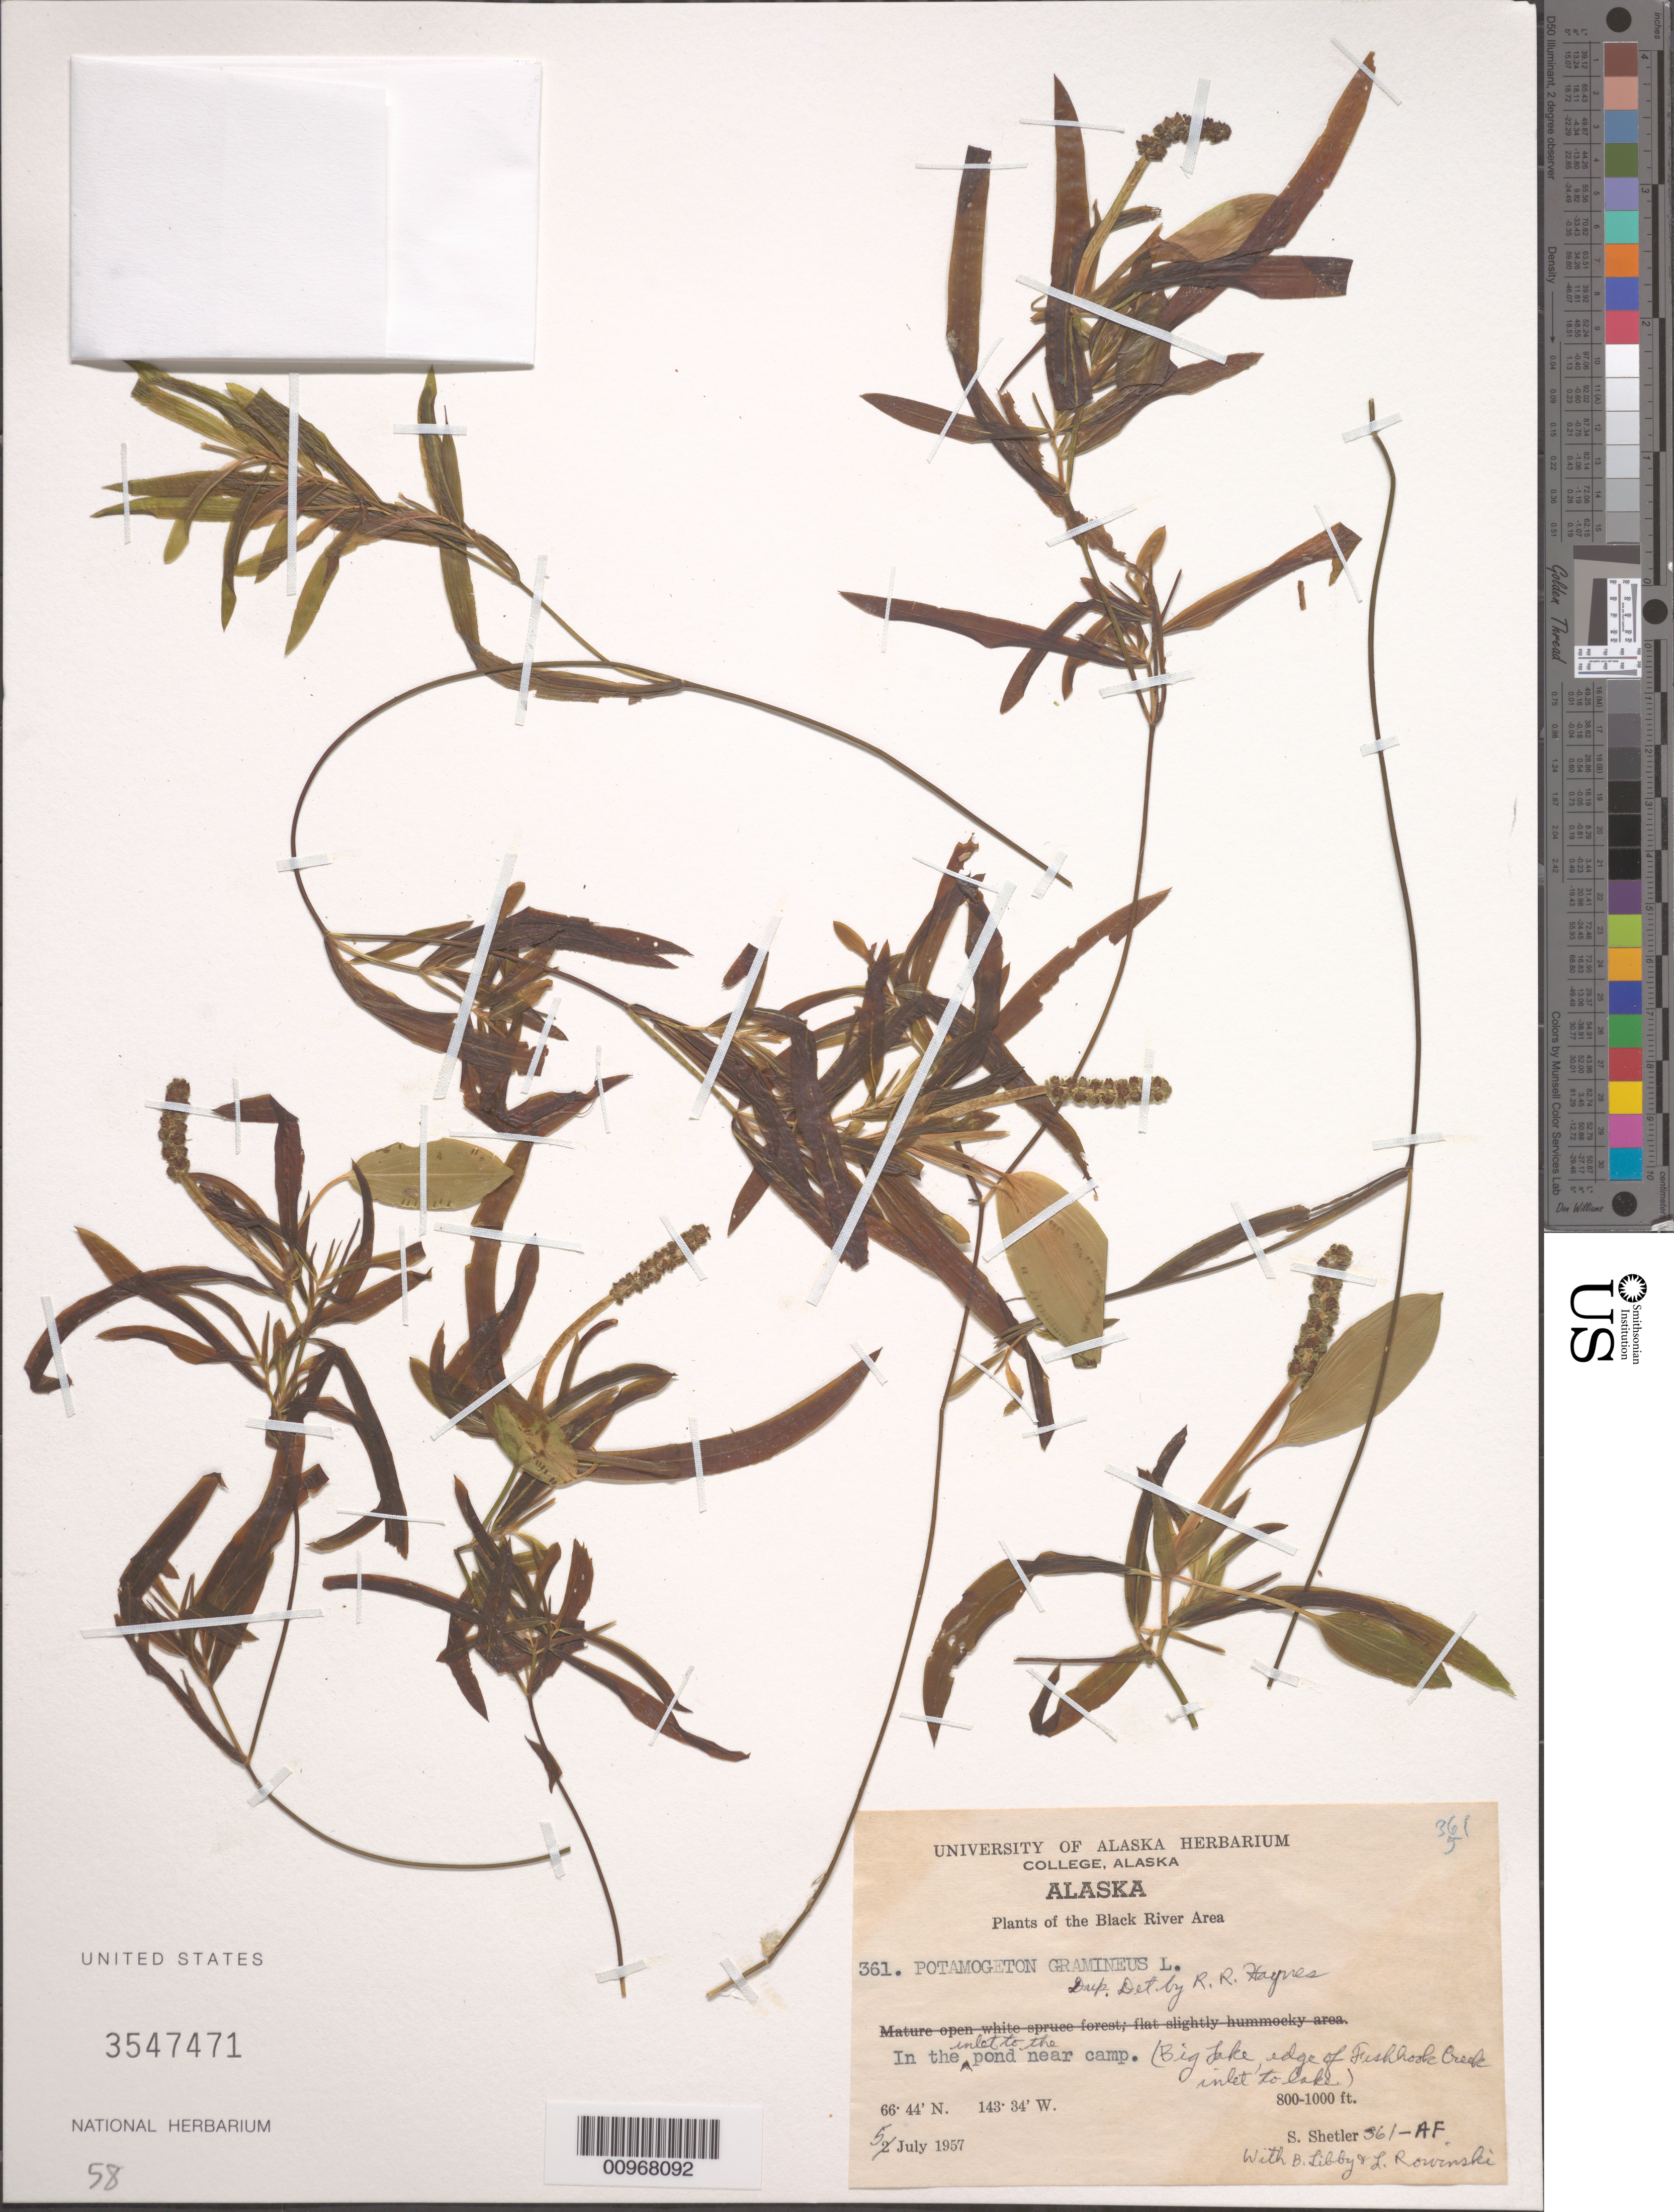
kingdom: Plantae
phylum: Tracheophyta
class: Liliopsida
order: Alismatales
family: Potamogetonaceae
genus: Potamogeton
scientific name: Potamogeton gramineus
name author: L.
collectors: S. Shetler, B. Libby & L. Rowinski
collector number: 361-AF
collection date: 1957-07-05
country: United States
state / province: Alaska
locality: The Black River Area. In the inlet to the pond near camp. (Big Lake edge of Fishhook Creek inlet to Lake).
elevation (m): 244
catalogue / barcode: US 3547471